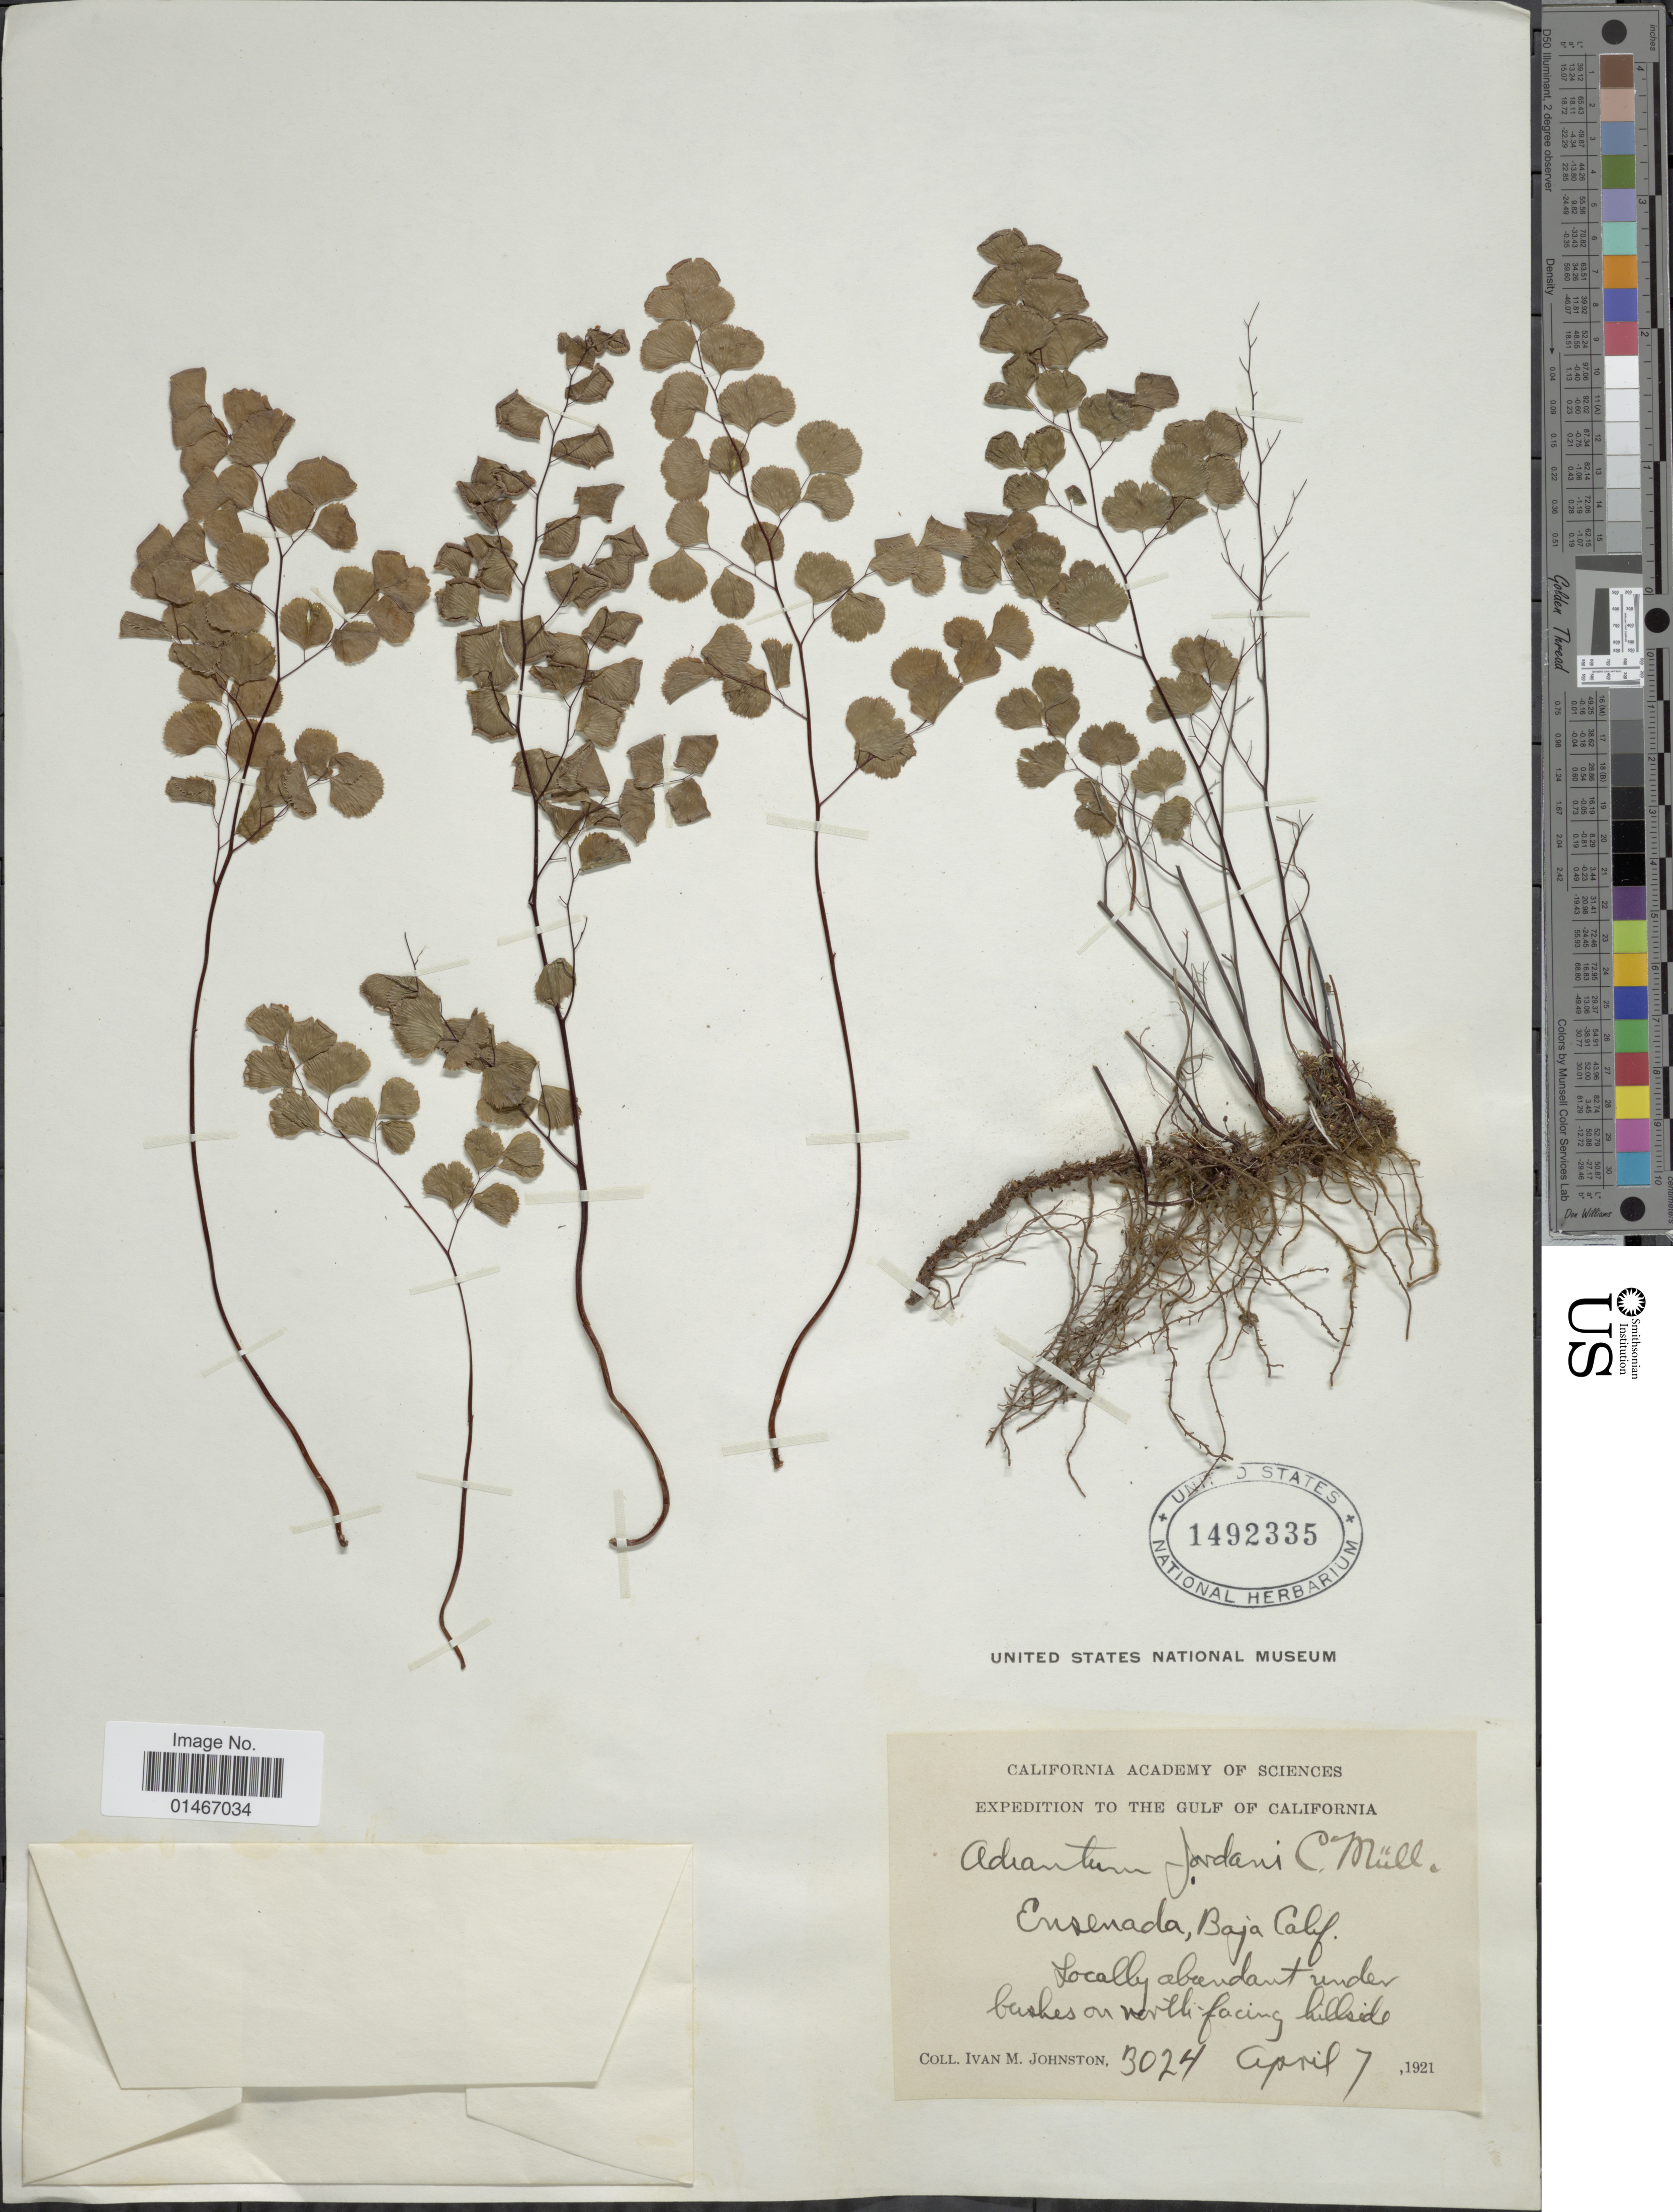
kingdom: Plantae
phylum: Tracheophyta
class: Polypodiopsida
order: Polypodiales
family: Pteridaceae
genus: Adiantum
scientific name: Adiantum jordanii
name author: C.H. Mull.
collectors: I.M. Johnston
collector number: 3024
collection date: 1921-04-07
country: Mexico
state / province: Baja California Norte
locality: Ensenada, Baja Calif.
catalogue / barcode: US 1492335